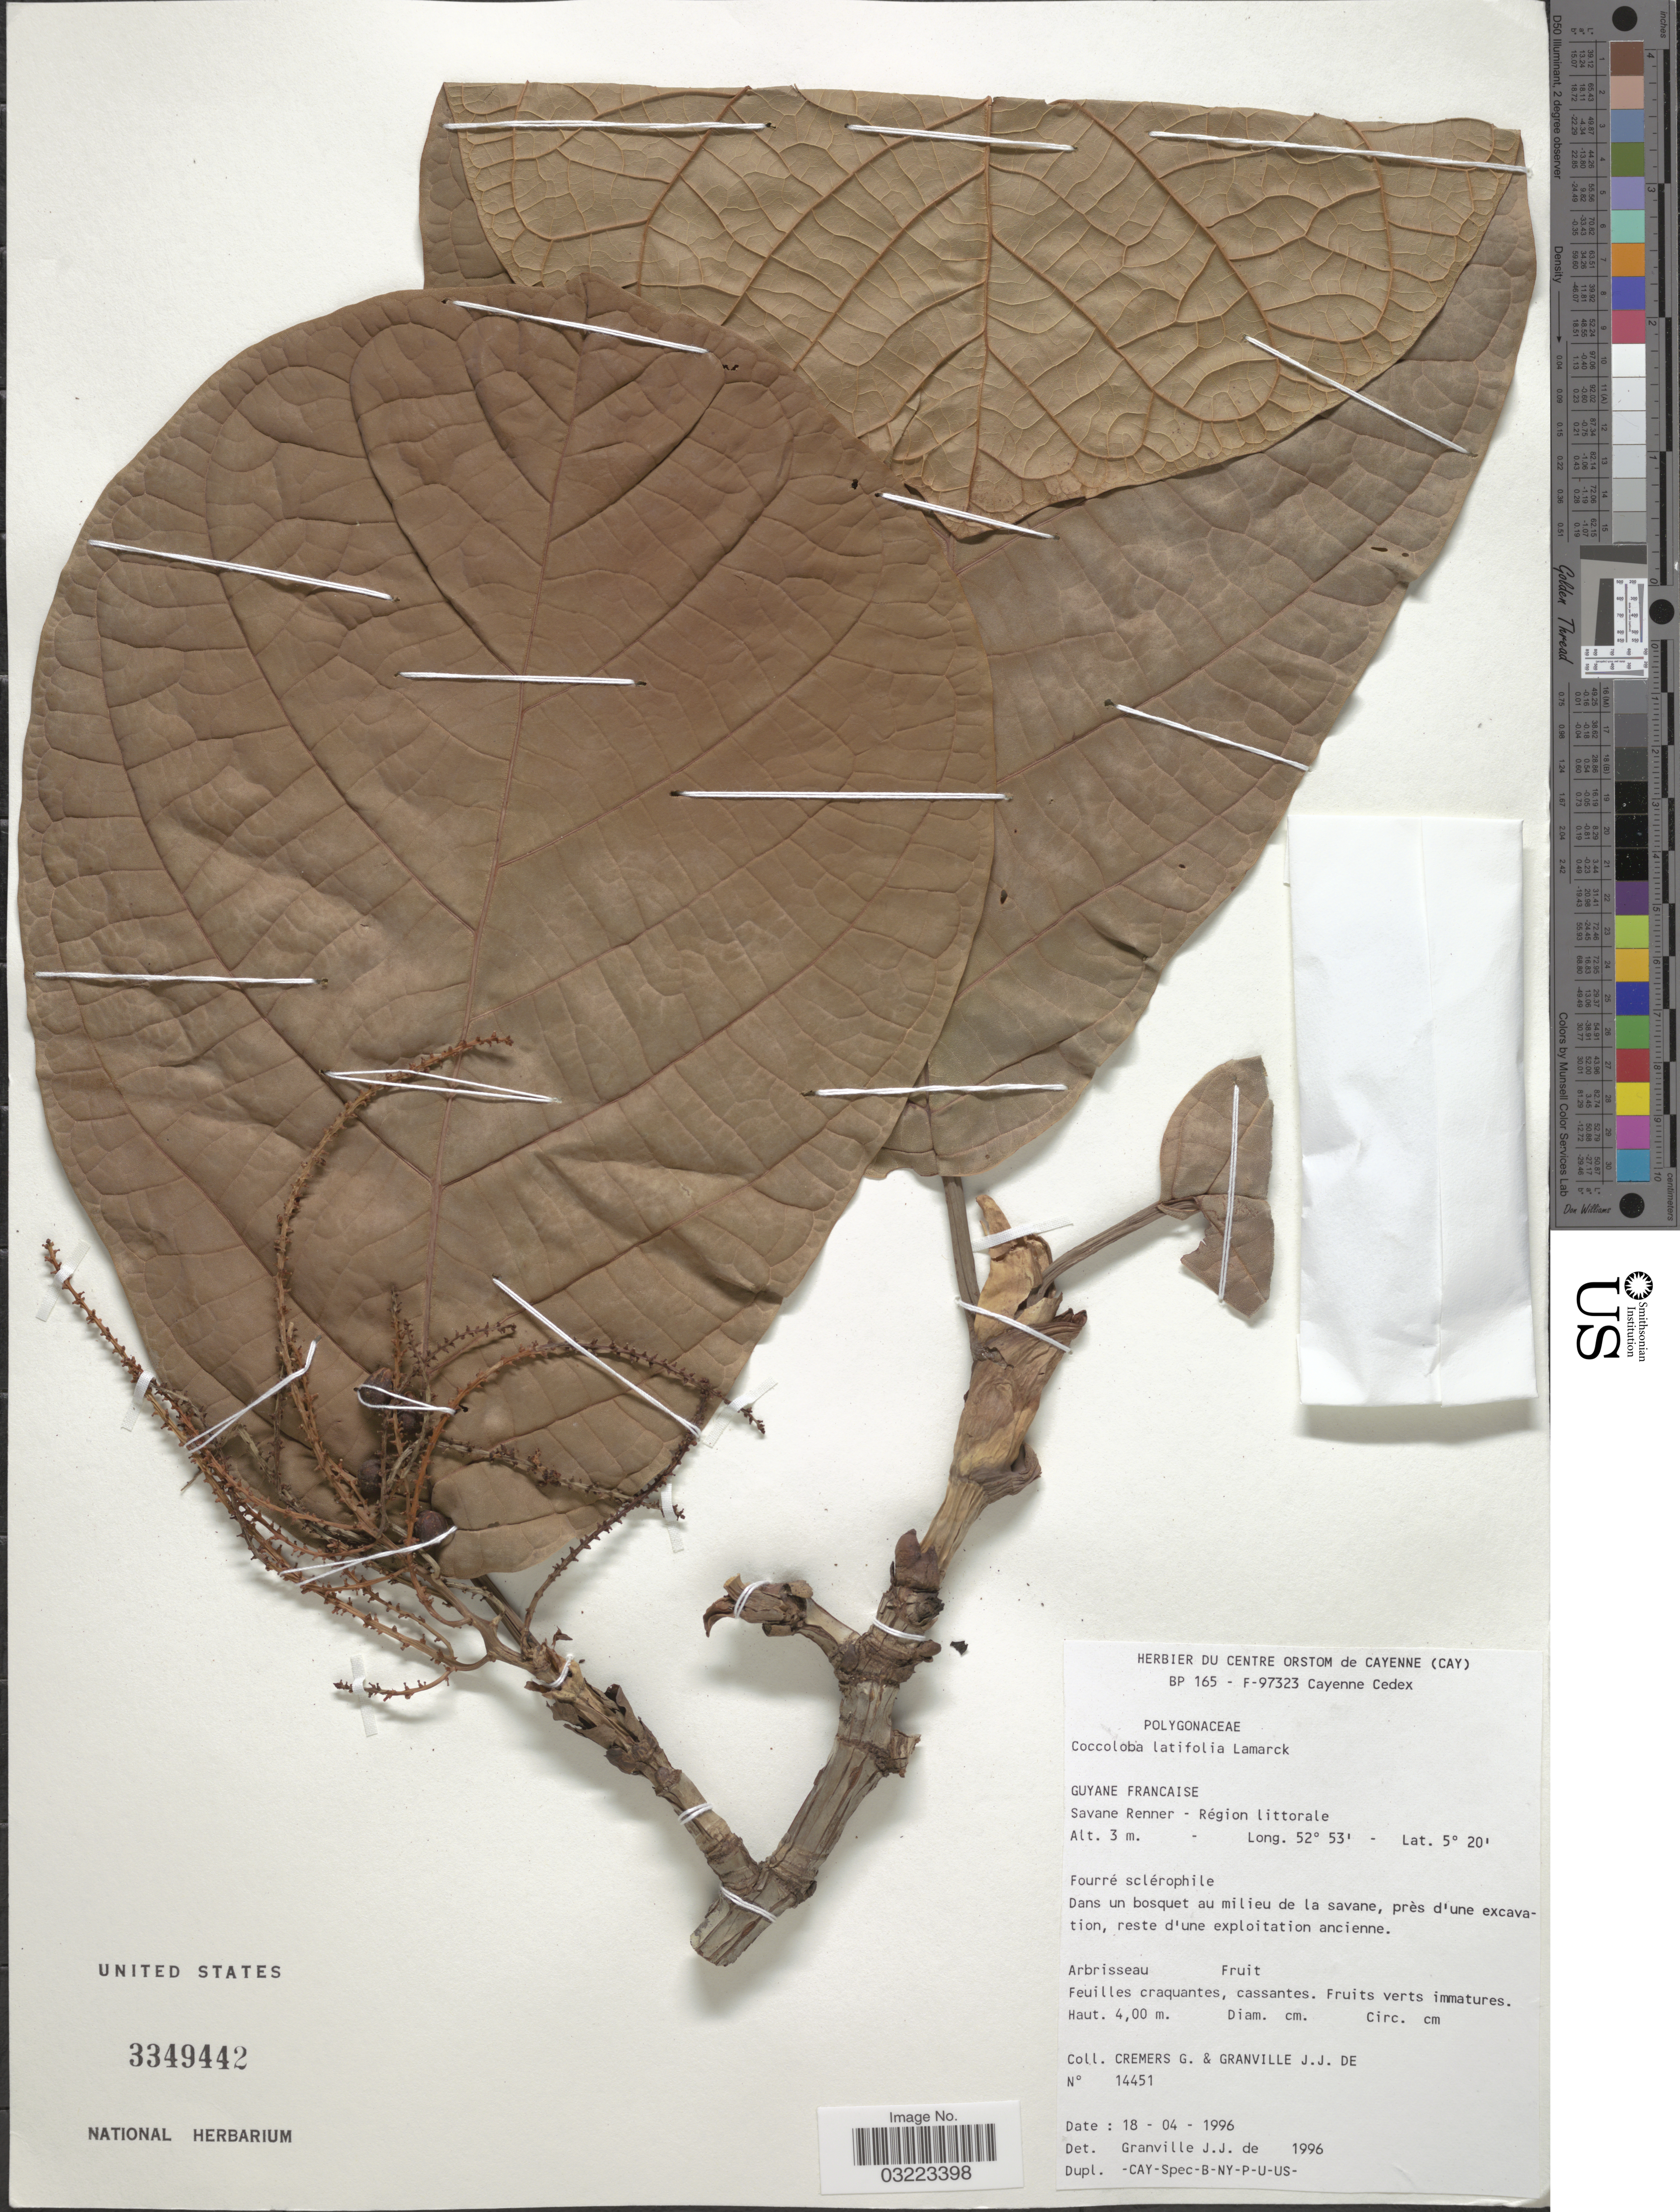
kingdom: Plantae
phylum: Tracheophyta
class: Magnoliopsida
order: Caryophyllales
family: Polygonaceae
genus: Coccoloba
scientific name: Coccoloba latifolia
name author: Lam.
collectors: G. Cremers & J.-J. de Granville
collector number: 14451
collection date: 1996-04-18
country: French Guiana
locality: Guyane Francaise. Savane Renner - Région littorale.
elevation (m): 3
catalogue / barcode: US 3349442